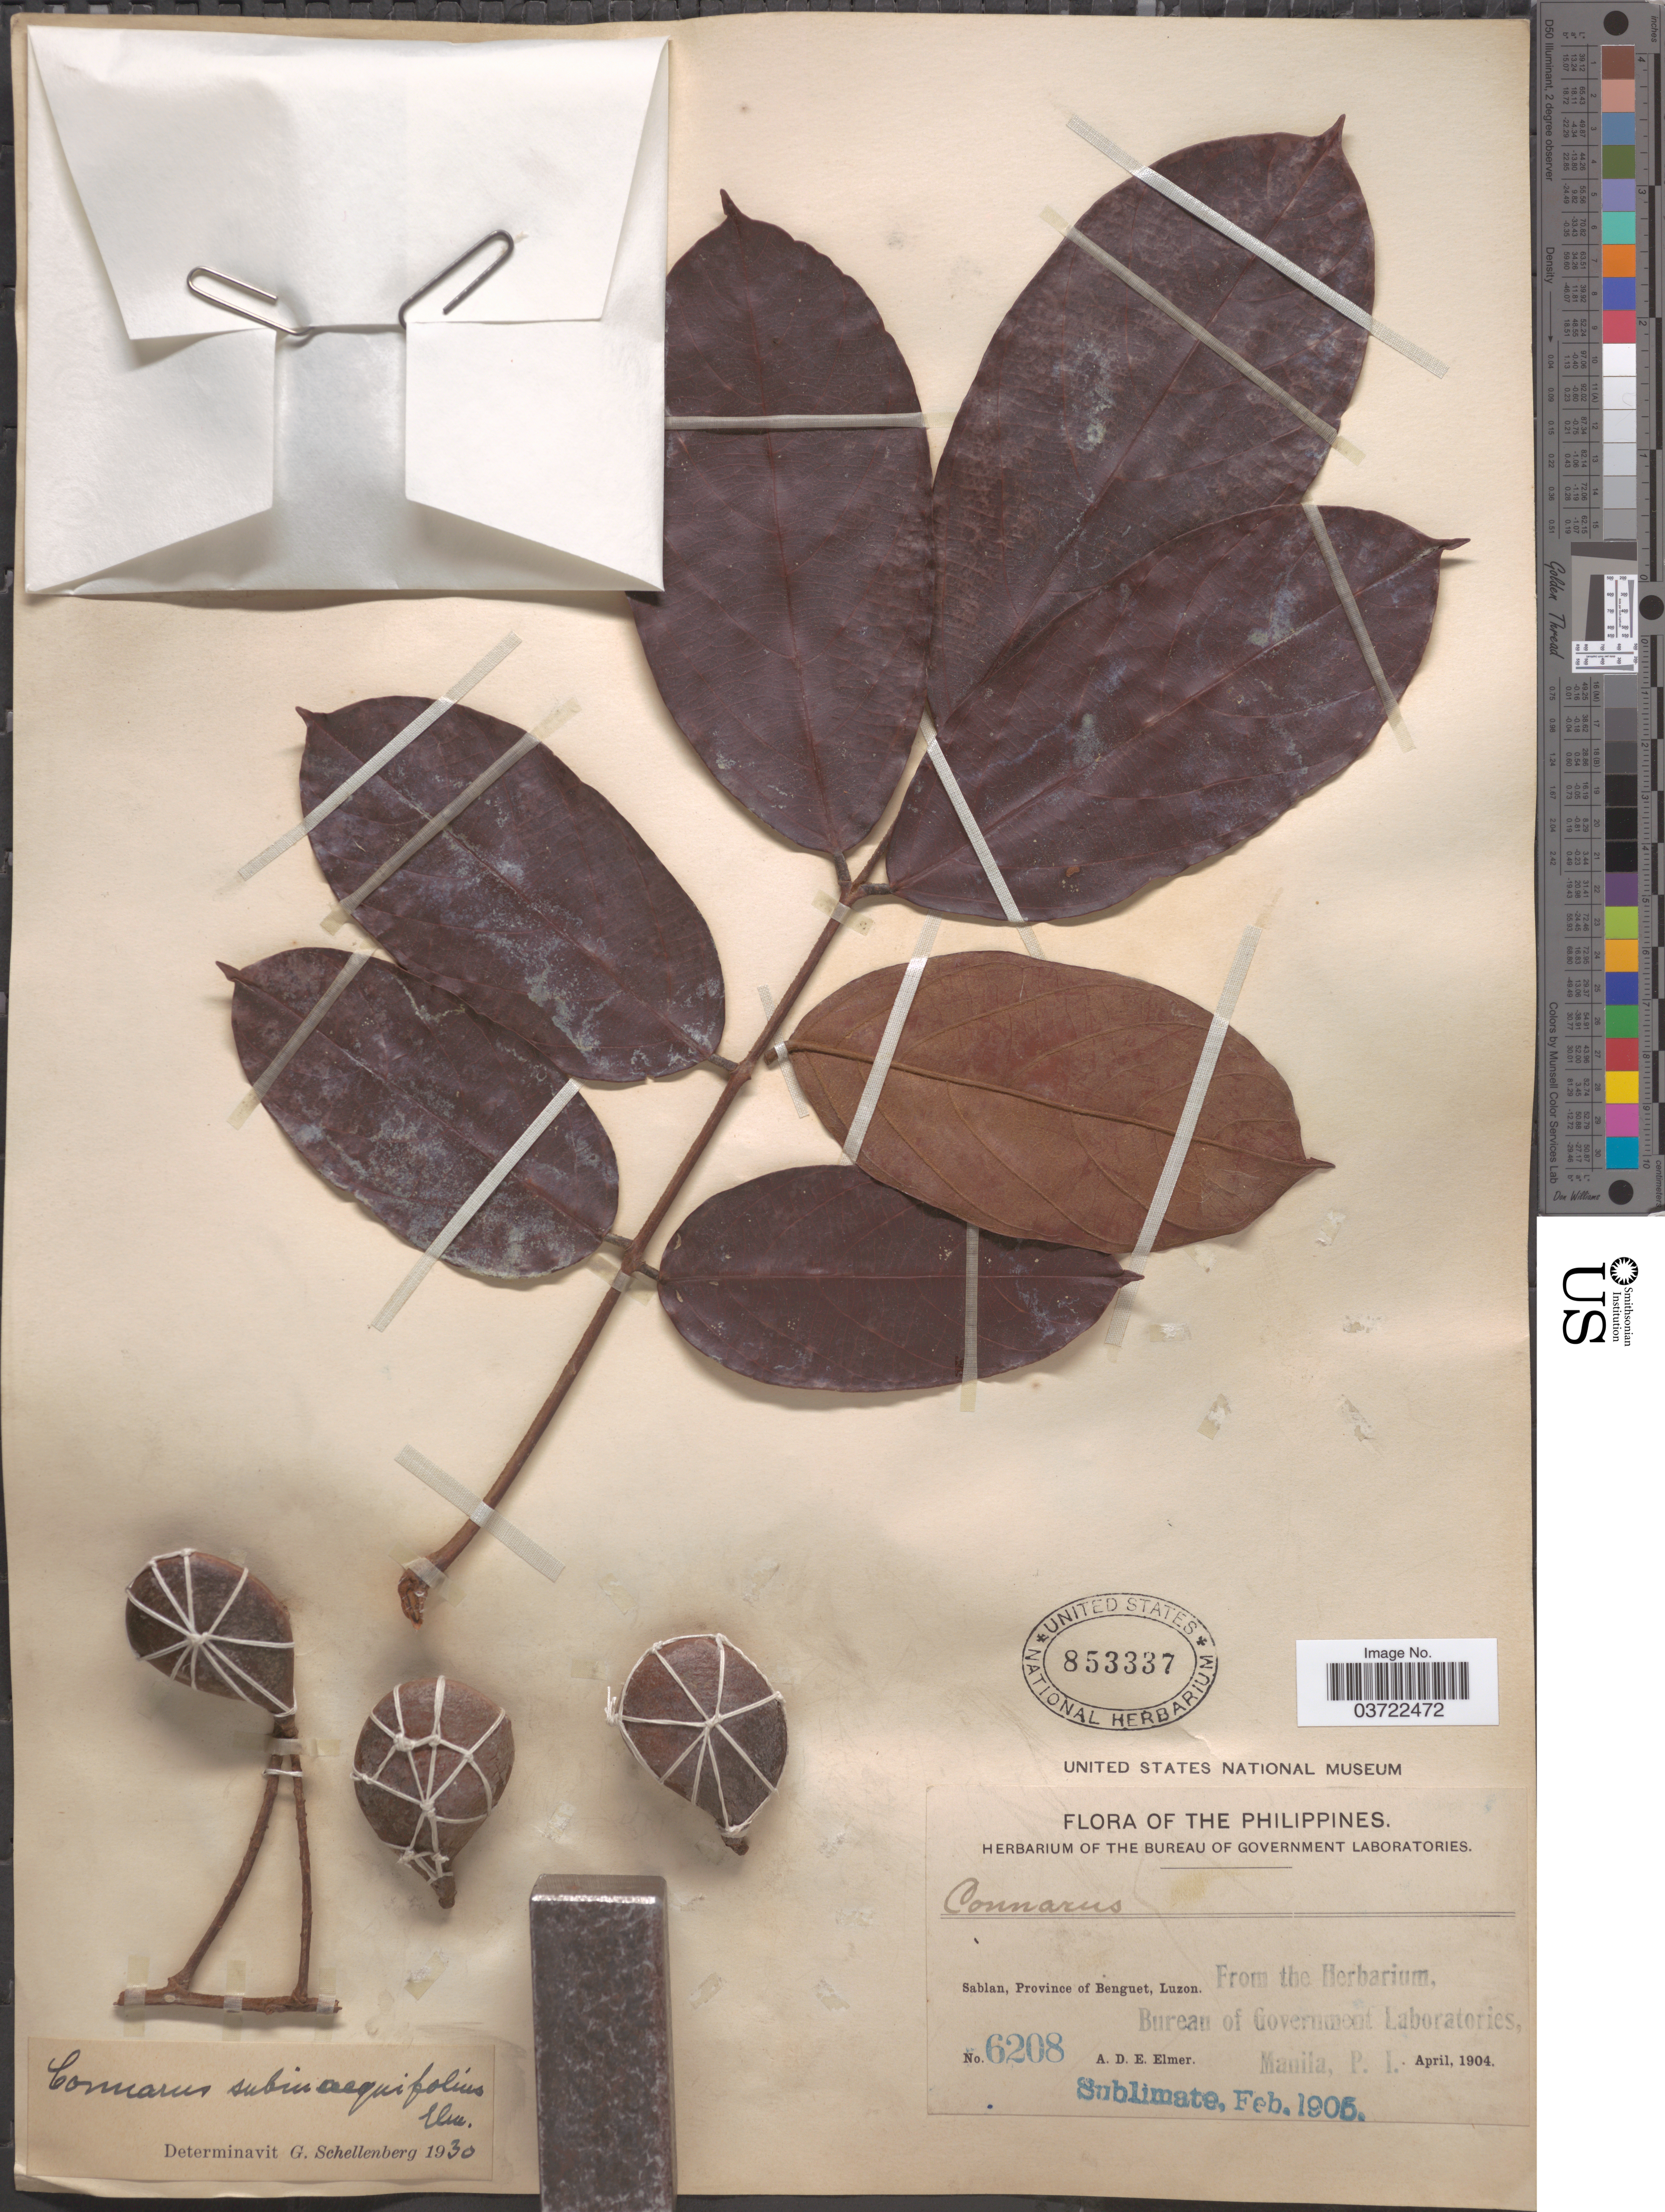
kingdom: Plantae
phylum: Tracheophyta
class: Magnoliopsida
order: Oxalidales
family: Connaraceae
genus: Connarus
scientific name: Connarus subinequifolius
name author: Elmer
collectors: A. D. E. Elmer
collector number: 6208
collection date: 1904-04/1905-02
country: Philippines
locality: Sablan, Province of Benguet, Luzon.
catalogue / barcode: US 853337